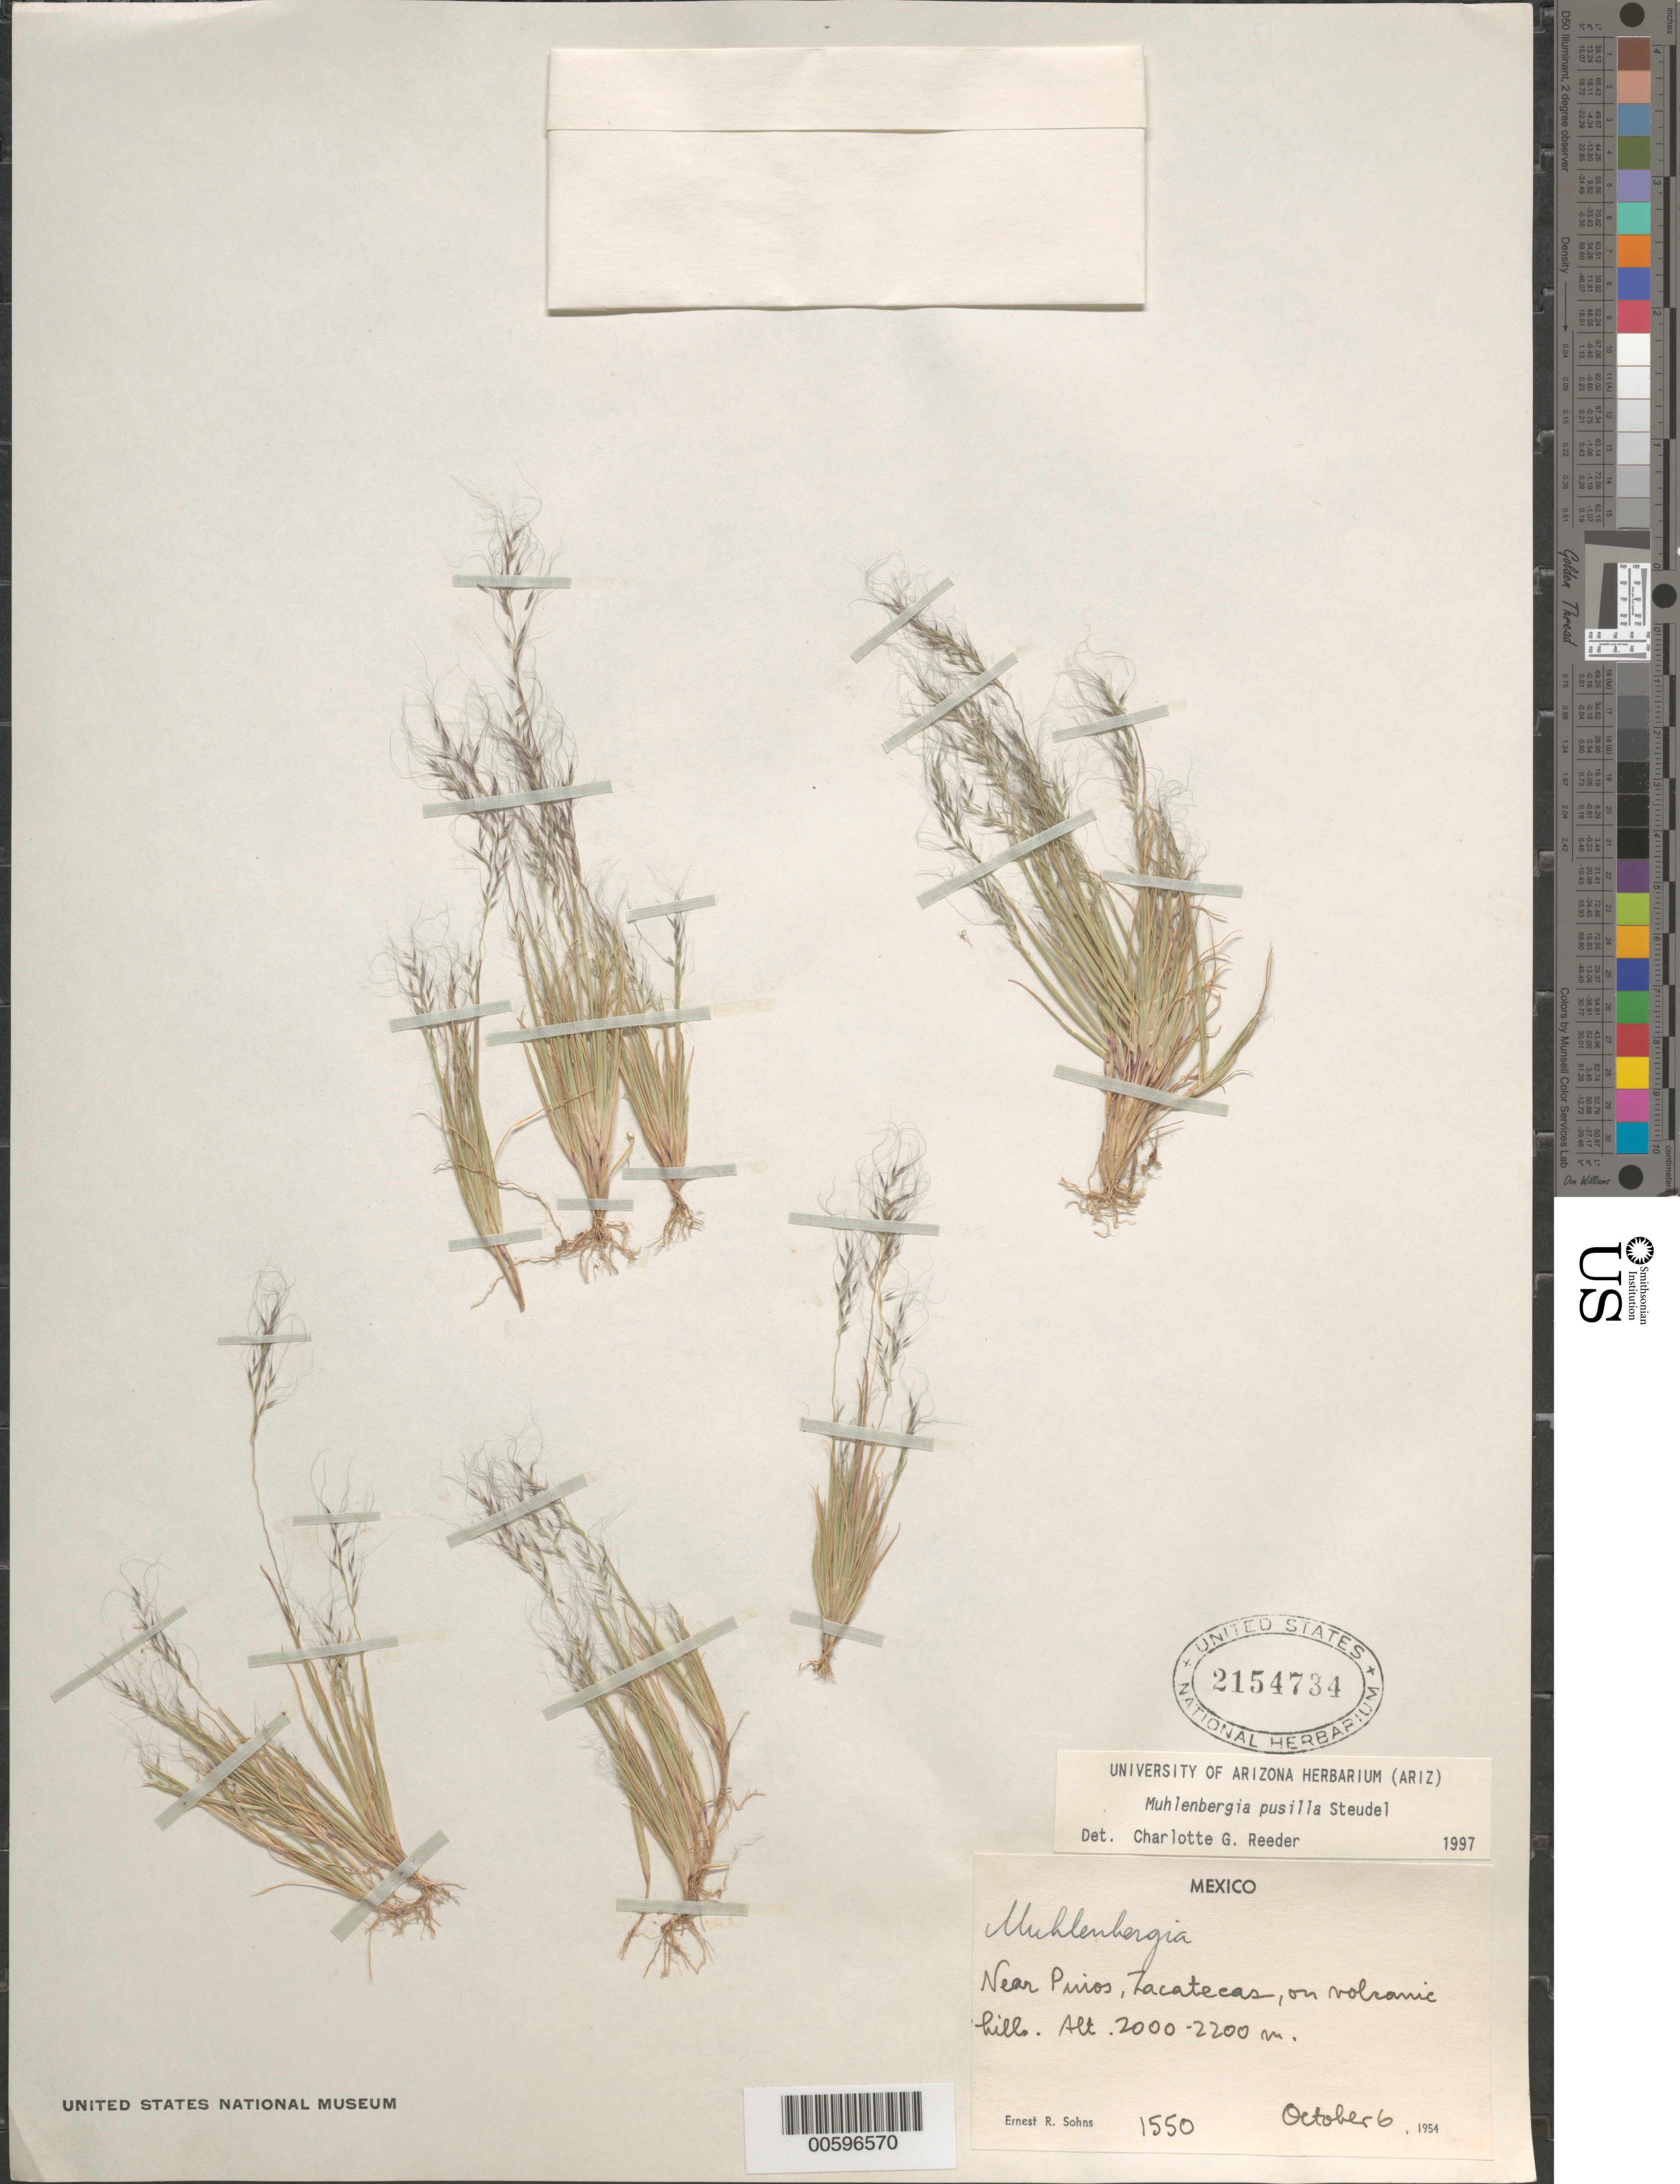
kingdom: Plantae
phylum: Tracheophyta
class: Liliopsida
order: Poales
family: Poaceae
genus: Muhlenbergia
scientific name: Muhlenbergia pusilla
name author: Steud.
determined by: Reeder, C. G., (ARIZ)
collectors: E. R. Sohns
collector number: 1550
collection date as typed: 6 Oct 1954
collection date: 1954-10-06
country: Mexico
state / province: Zacatecas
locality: Near Pinos, Zacatecas.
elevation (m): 2000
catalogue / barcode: US 2154734